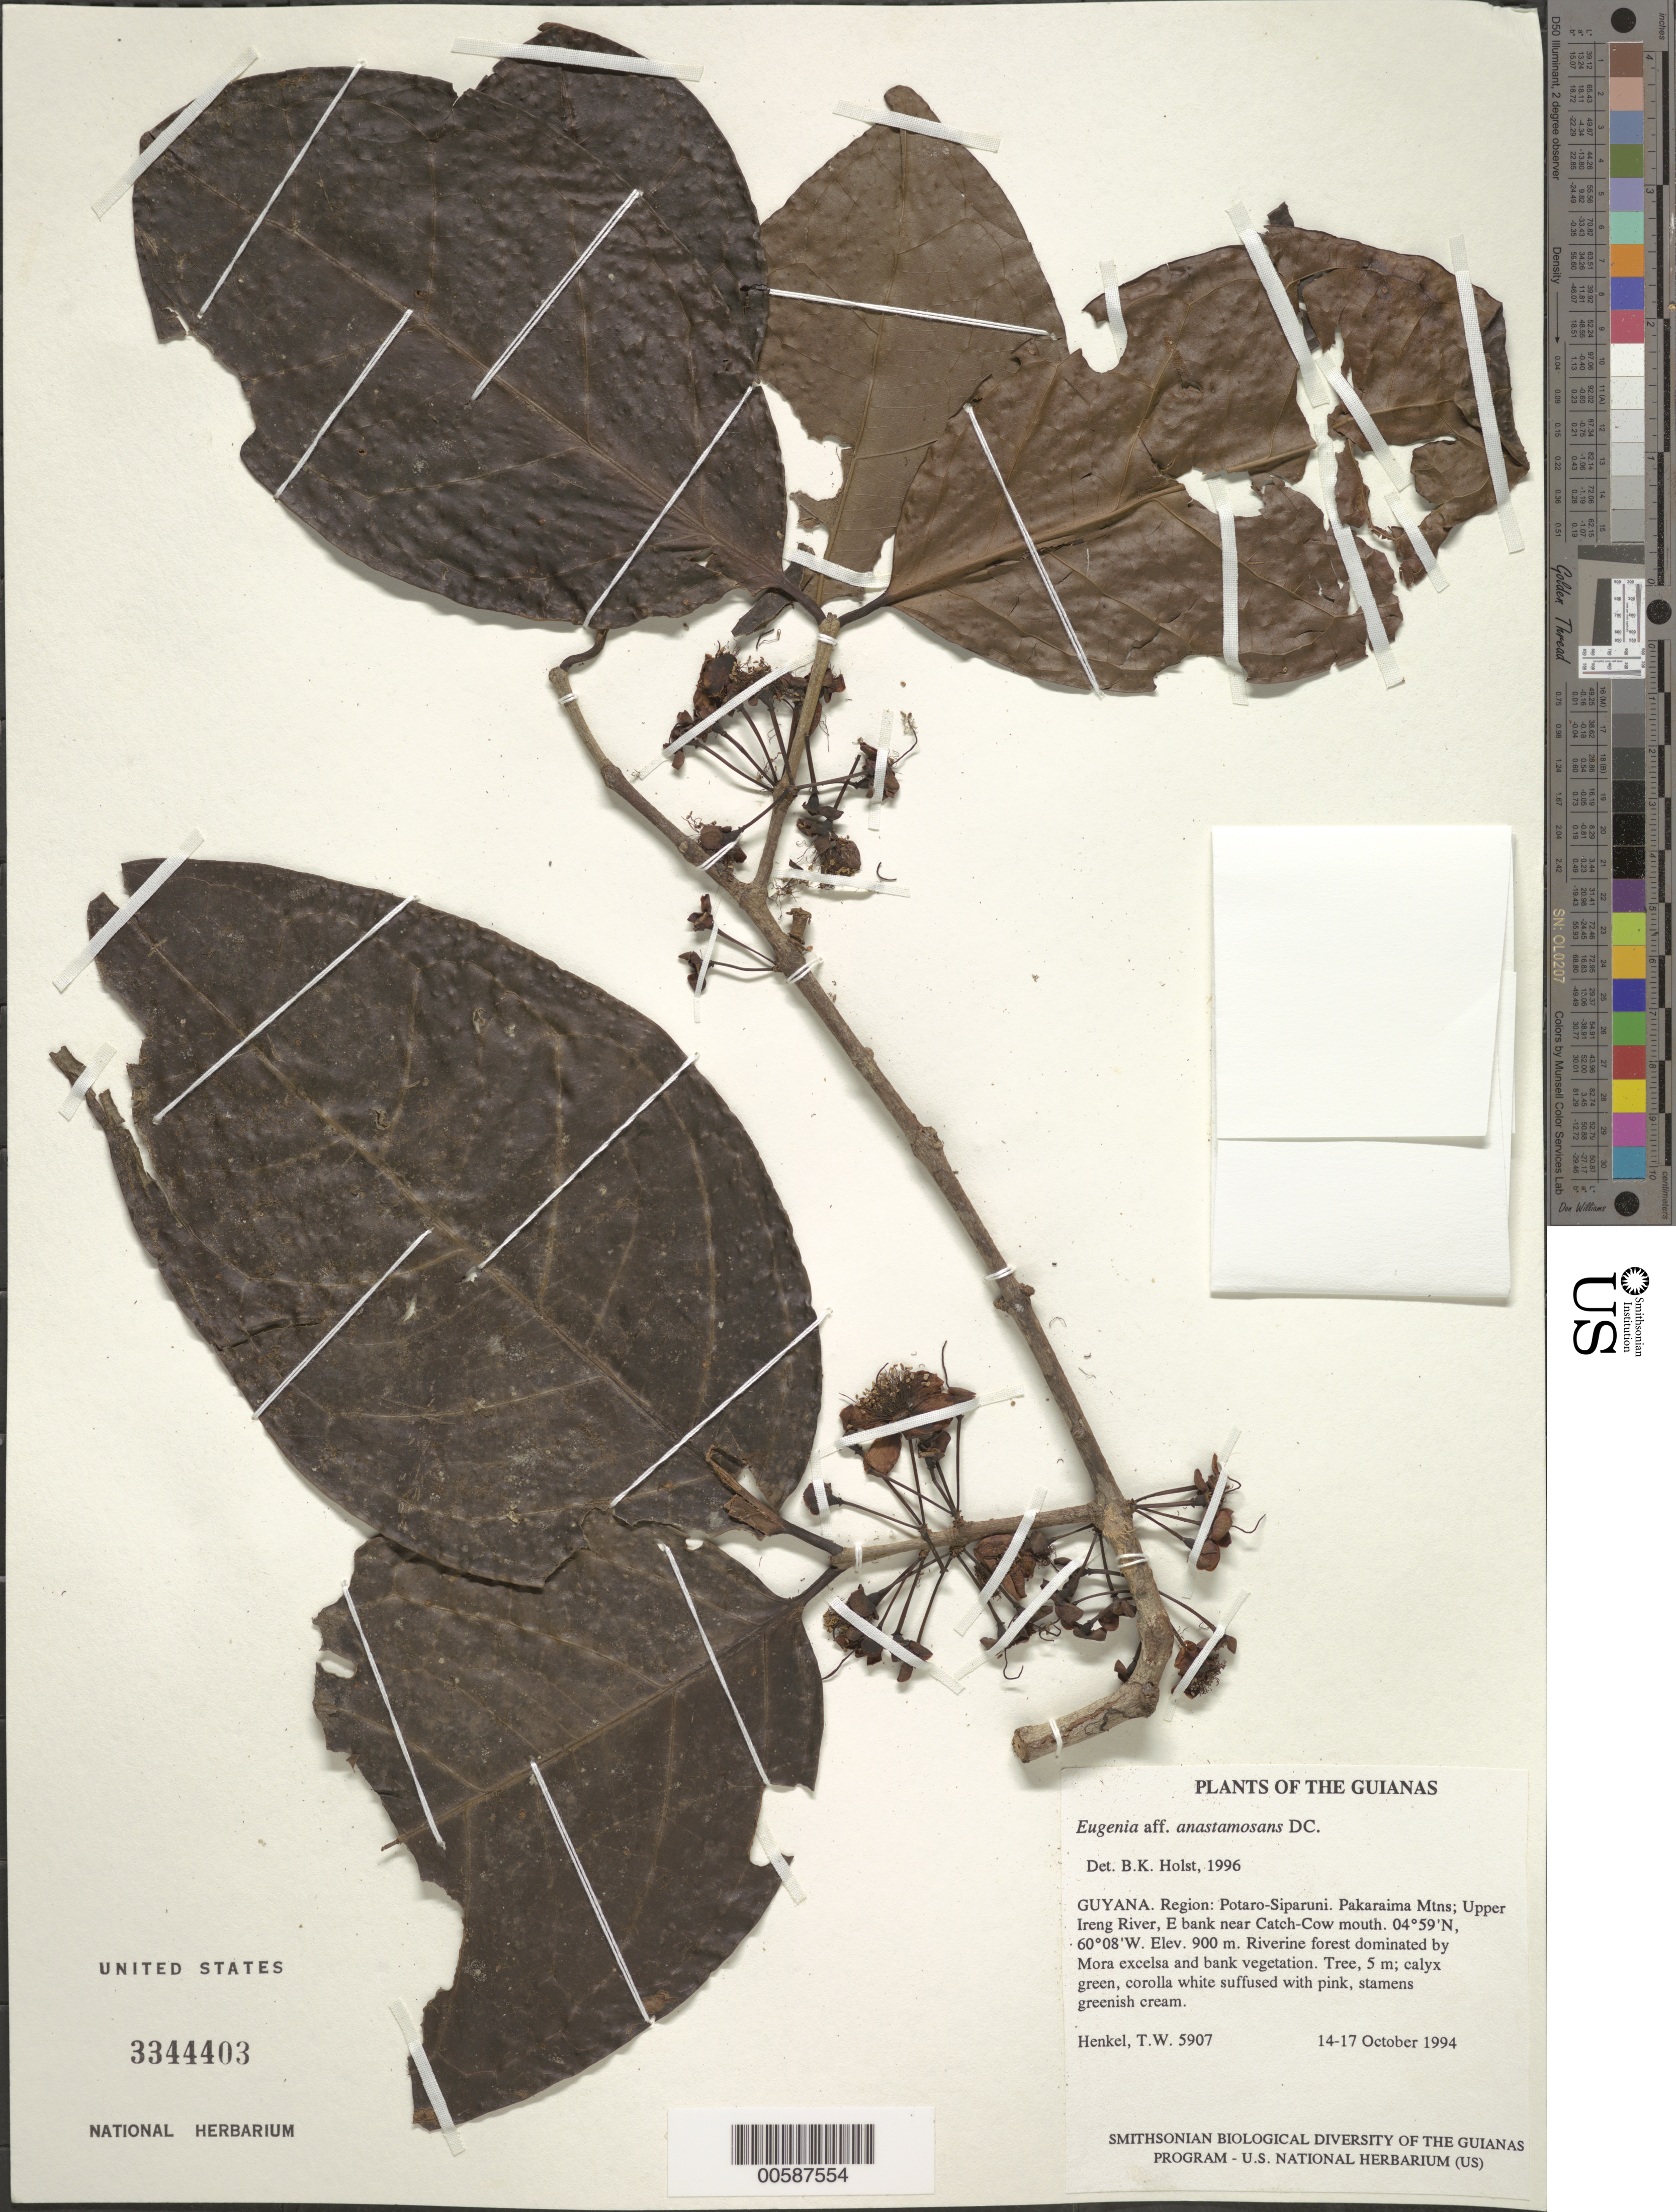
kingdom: Plantae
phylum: Tracheophyta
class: Magnoliopsida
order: Myrtales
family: Myrtaceae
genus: Eugenia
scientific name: Eugenia anastomosans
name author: DC.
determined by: Holst, Bruce K.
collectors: T. Henkel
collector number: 5907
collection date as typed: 14-17 October 1994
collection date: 1994-10-14/1994-10-17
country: Guyana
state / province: Potaro-Siparuni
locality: Pakaraima Mtns; Upper Ireng River, E bank near Catch-Cow mouth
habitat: Riverine forest dominated by Mora excelsa and bank vegetation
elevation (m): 900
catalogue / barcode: US 3344403